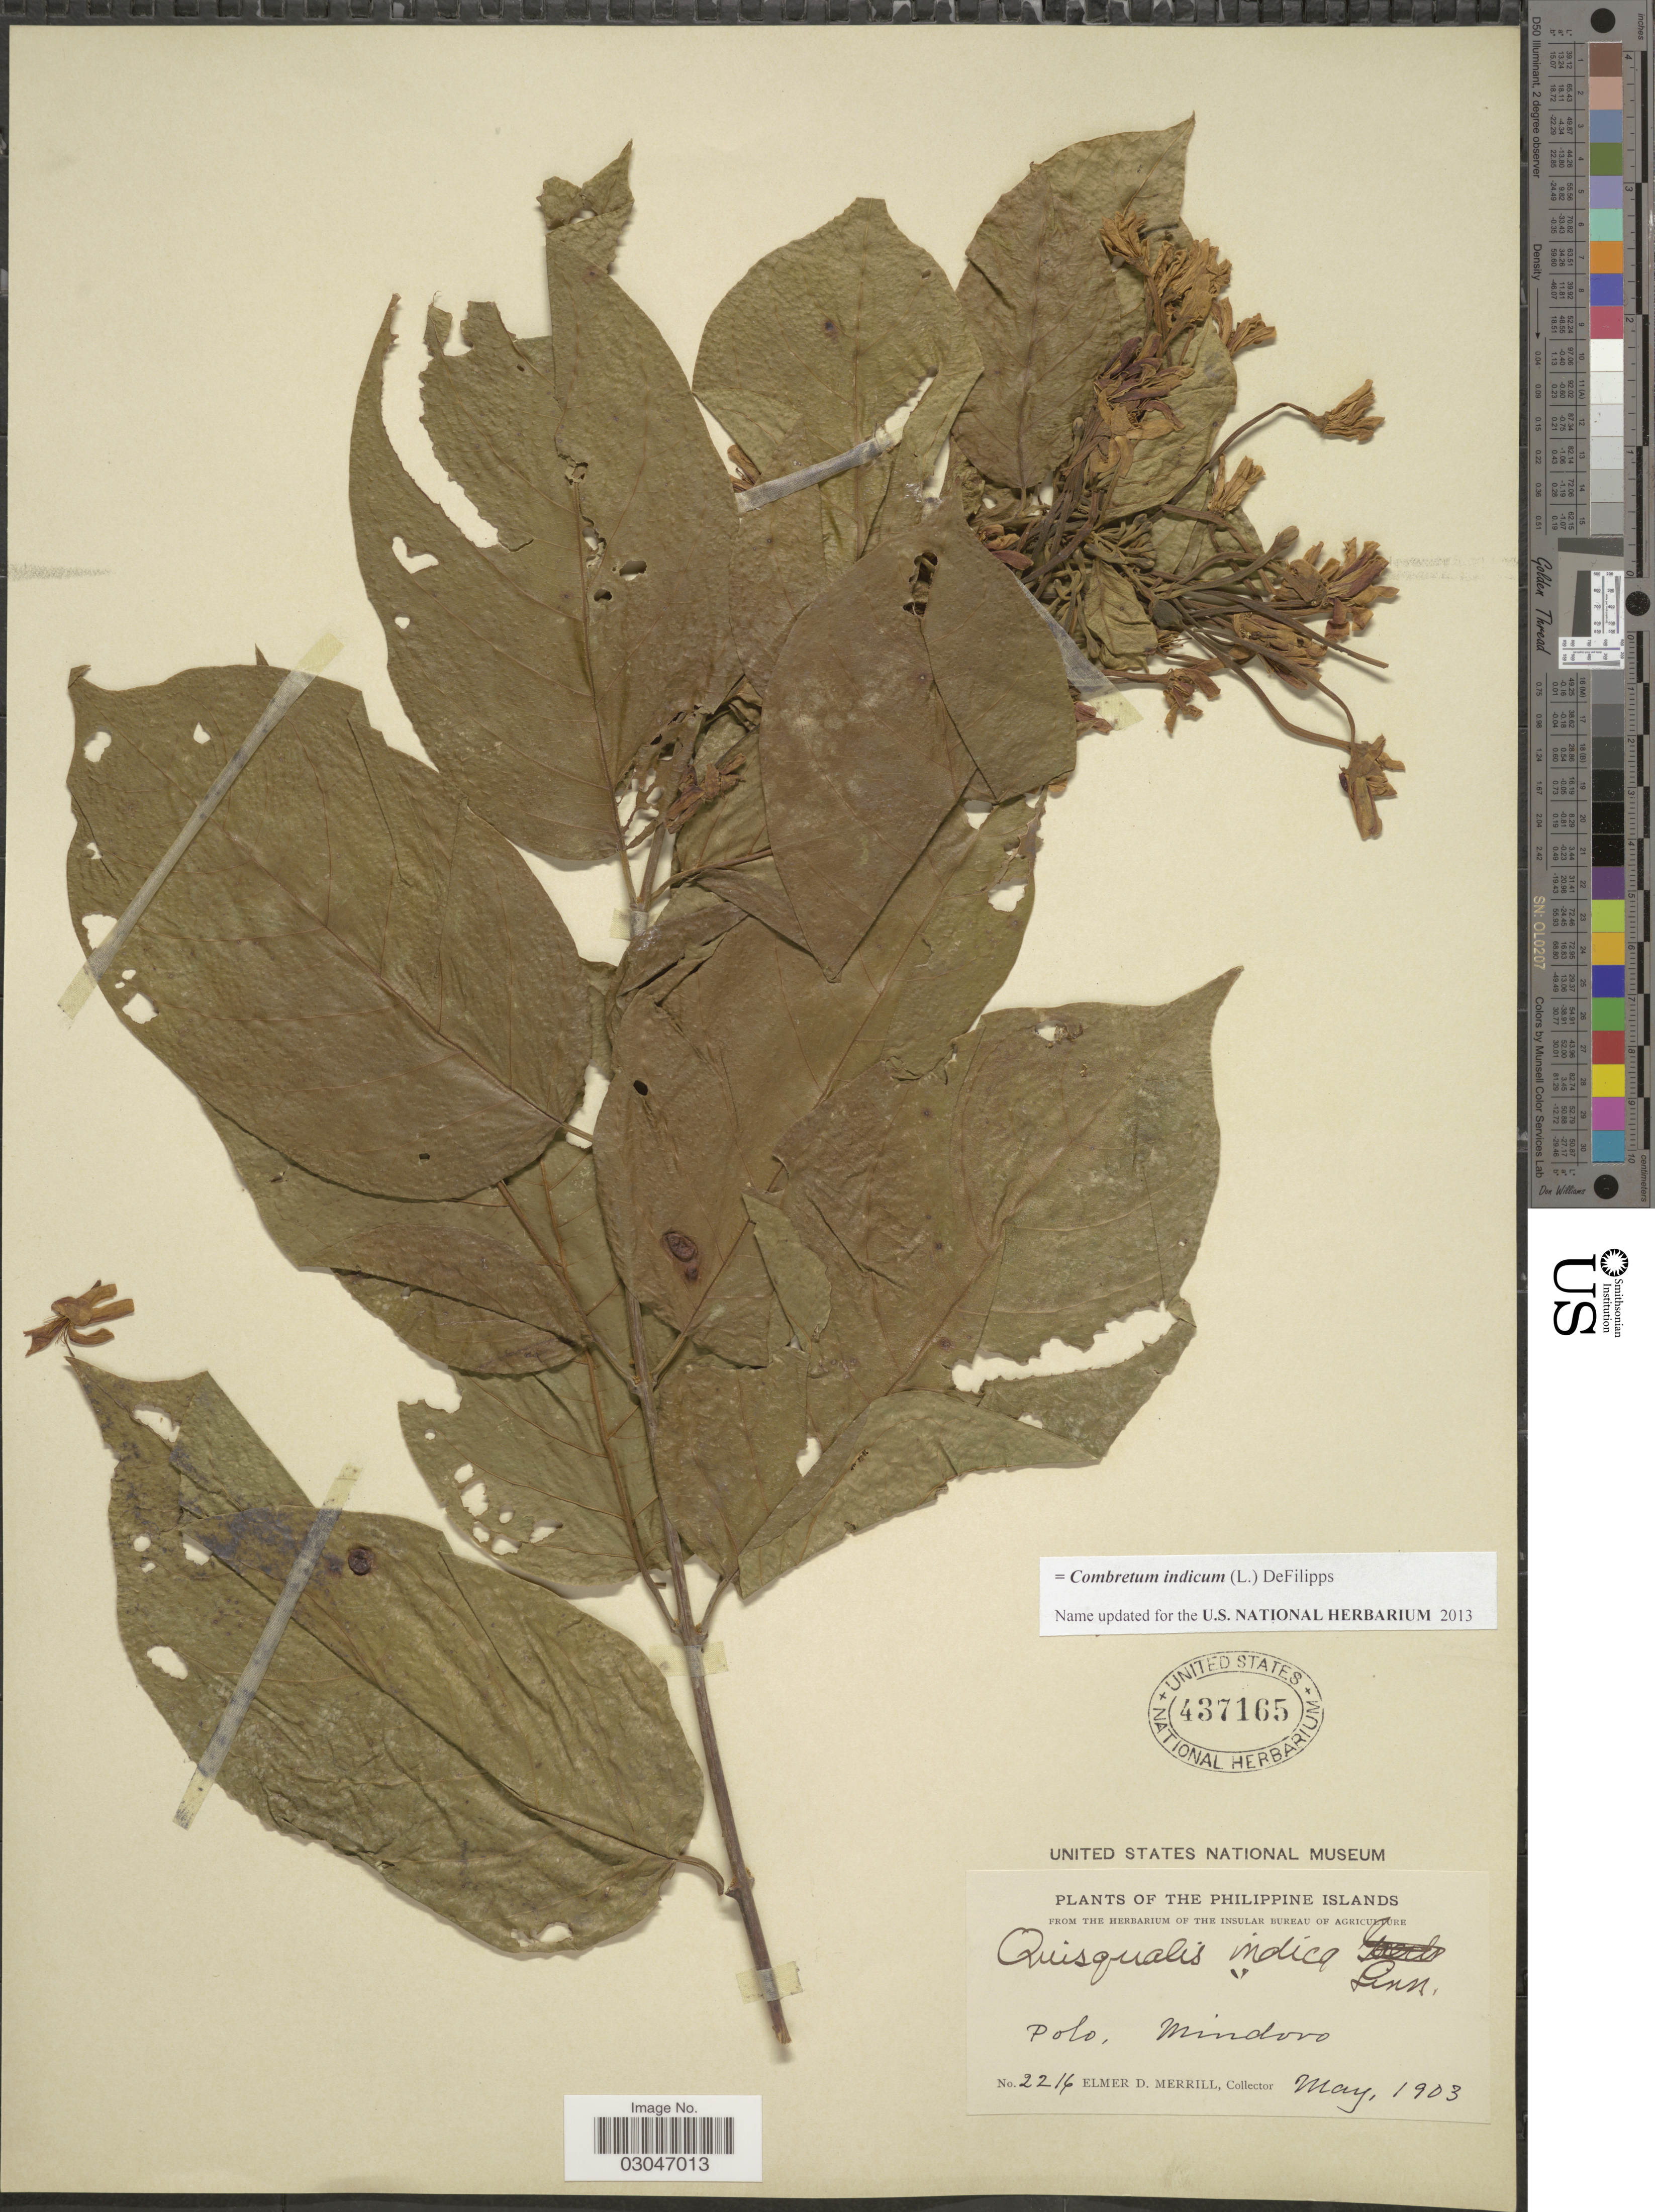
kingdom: Plantae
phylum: Tracheophyta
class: Magnoliopsida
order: Myrtales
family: Combretaceae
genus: Combretum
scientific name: Combretum indicum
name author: (L.) DeFilipps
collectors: E. D. Merrill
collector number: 2216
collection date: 1903-05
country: Philippines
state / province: Mimaropa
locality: Polo, Mindoro.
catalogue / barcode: US 437165